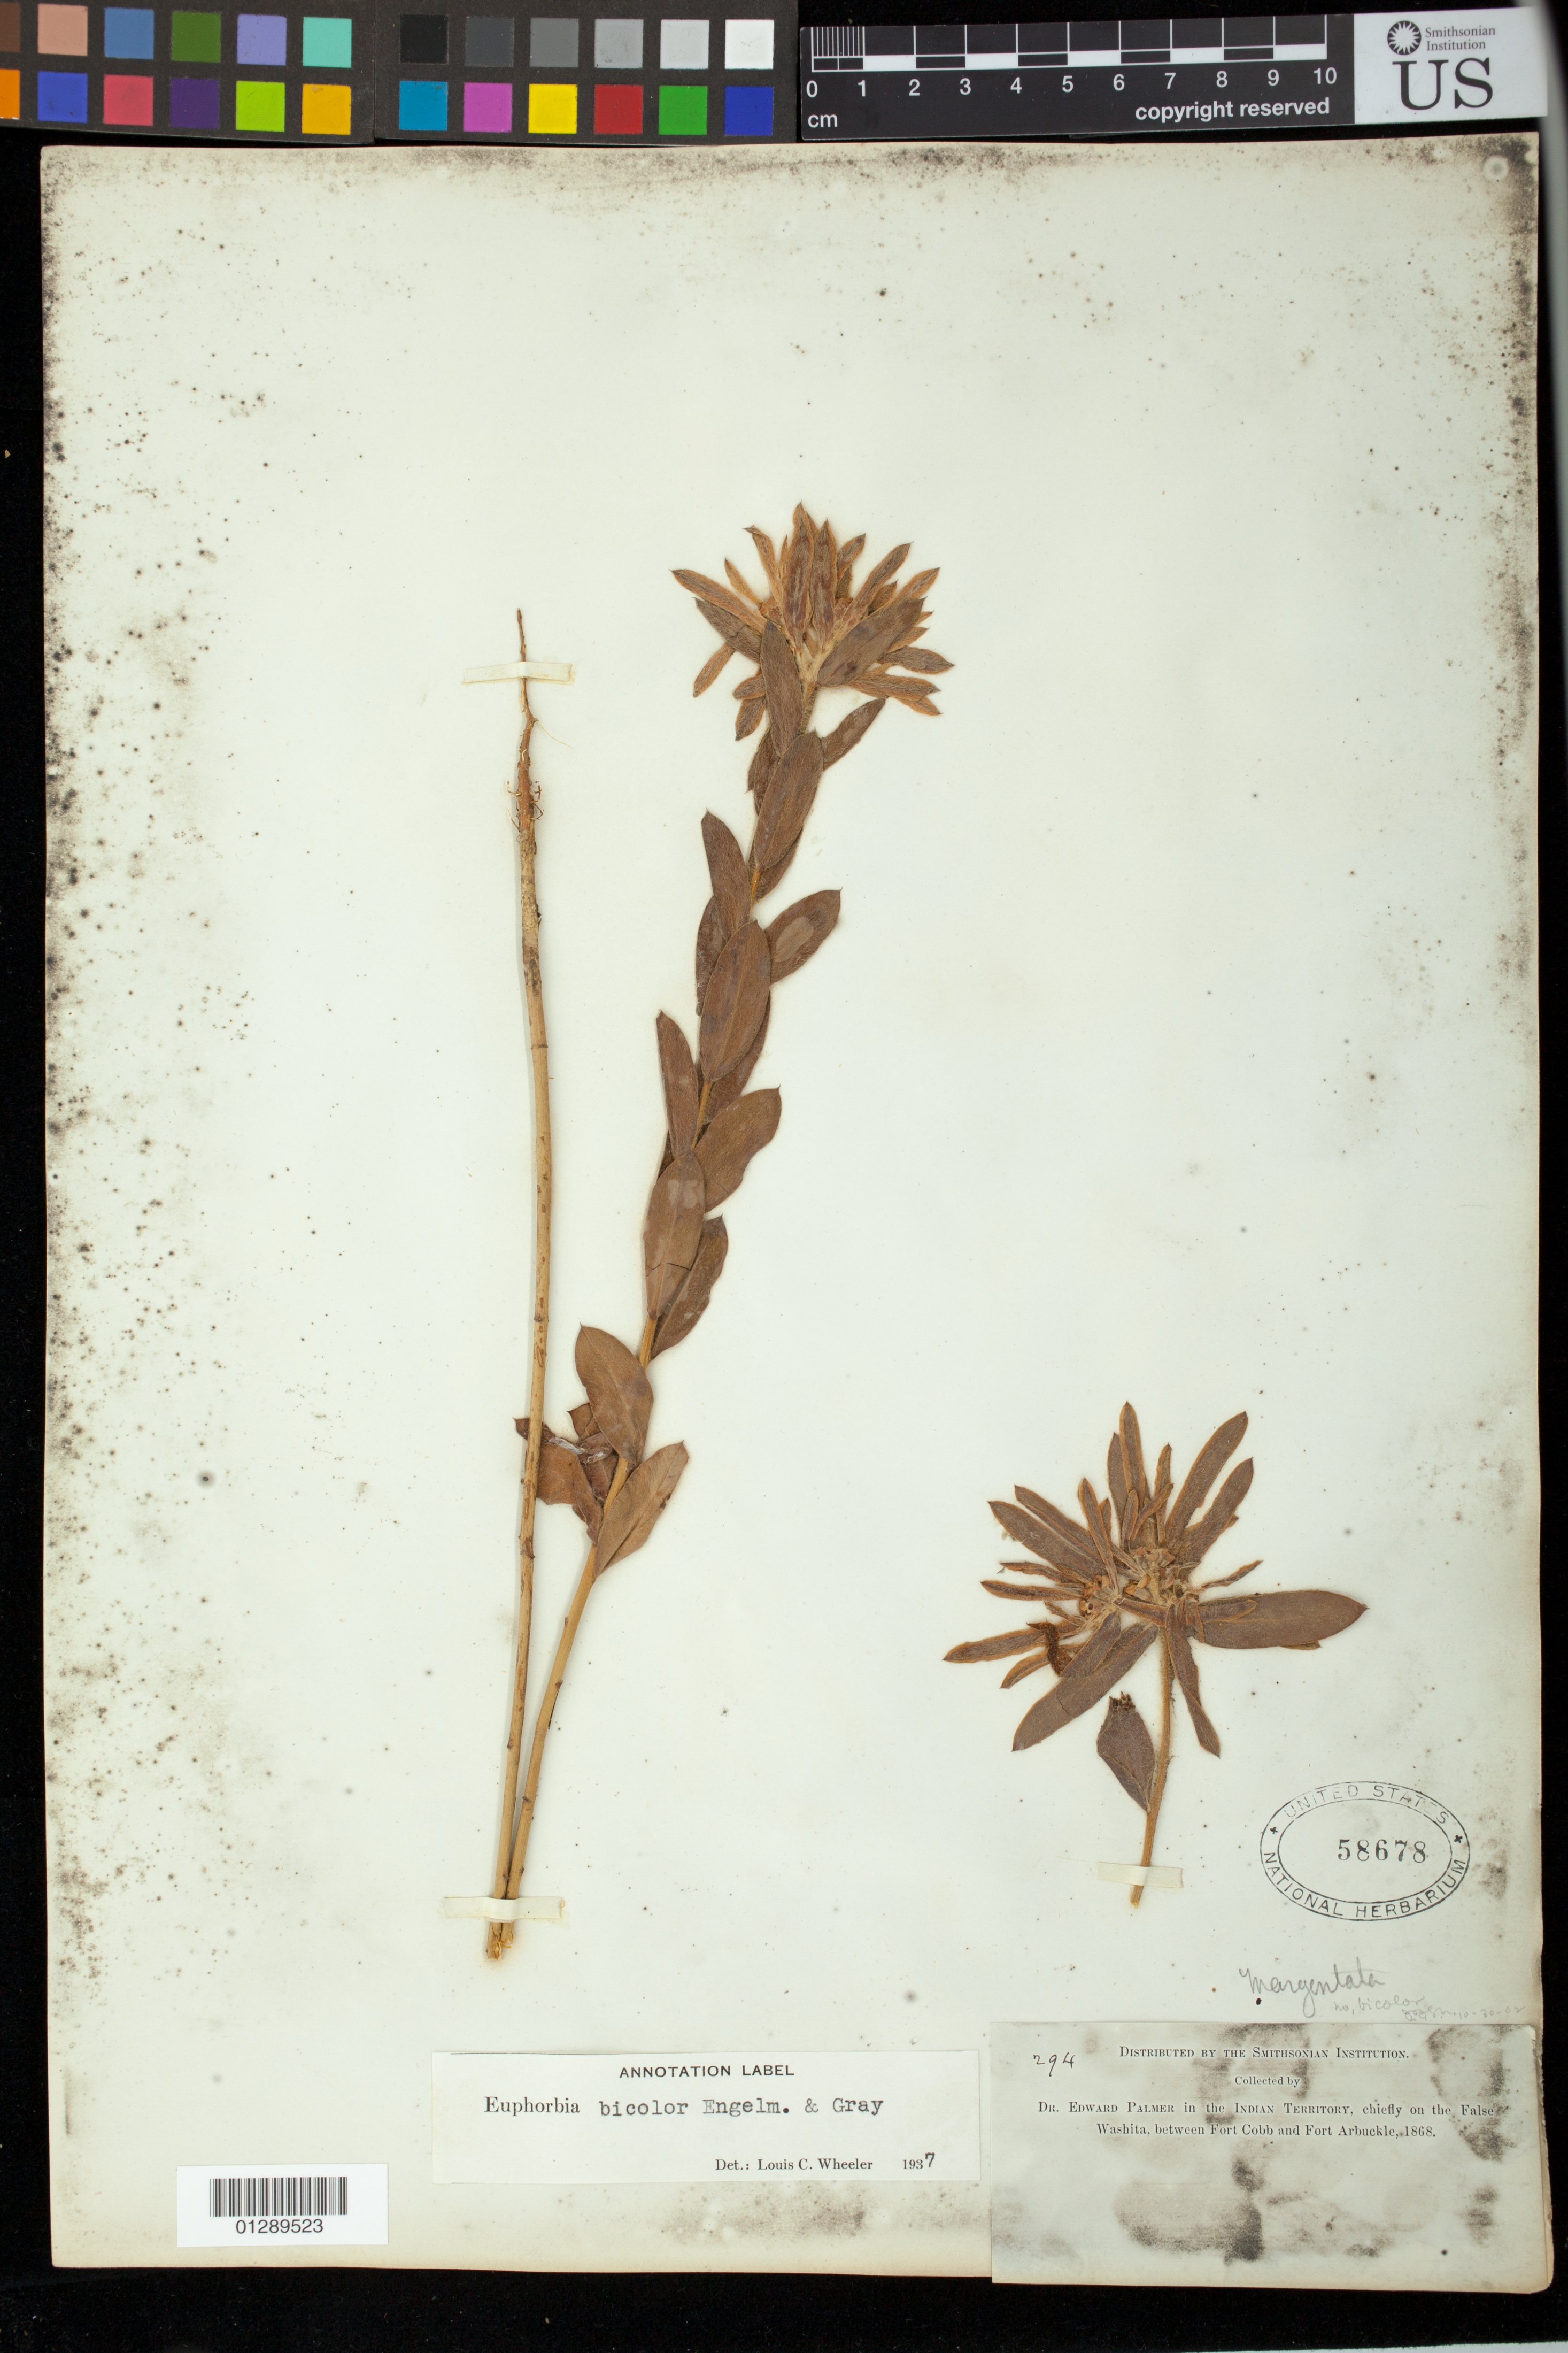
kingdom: Plantae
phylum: Tracheophyta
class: Magnoliopsida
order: Malpighiales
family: Euphorbiaceae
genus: Euphorbia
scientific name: Euphorbia bicolor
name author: Engelm. & A. Gray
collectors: E. Palmer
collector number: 294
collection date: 1868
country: United States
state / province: Oklahoma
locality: In the Indian Territory, chiefly on the False Washita, between Fort Cobb and Fort Arbuckle.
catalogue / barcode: US 58678